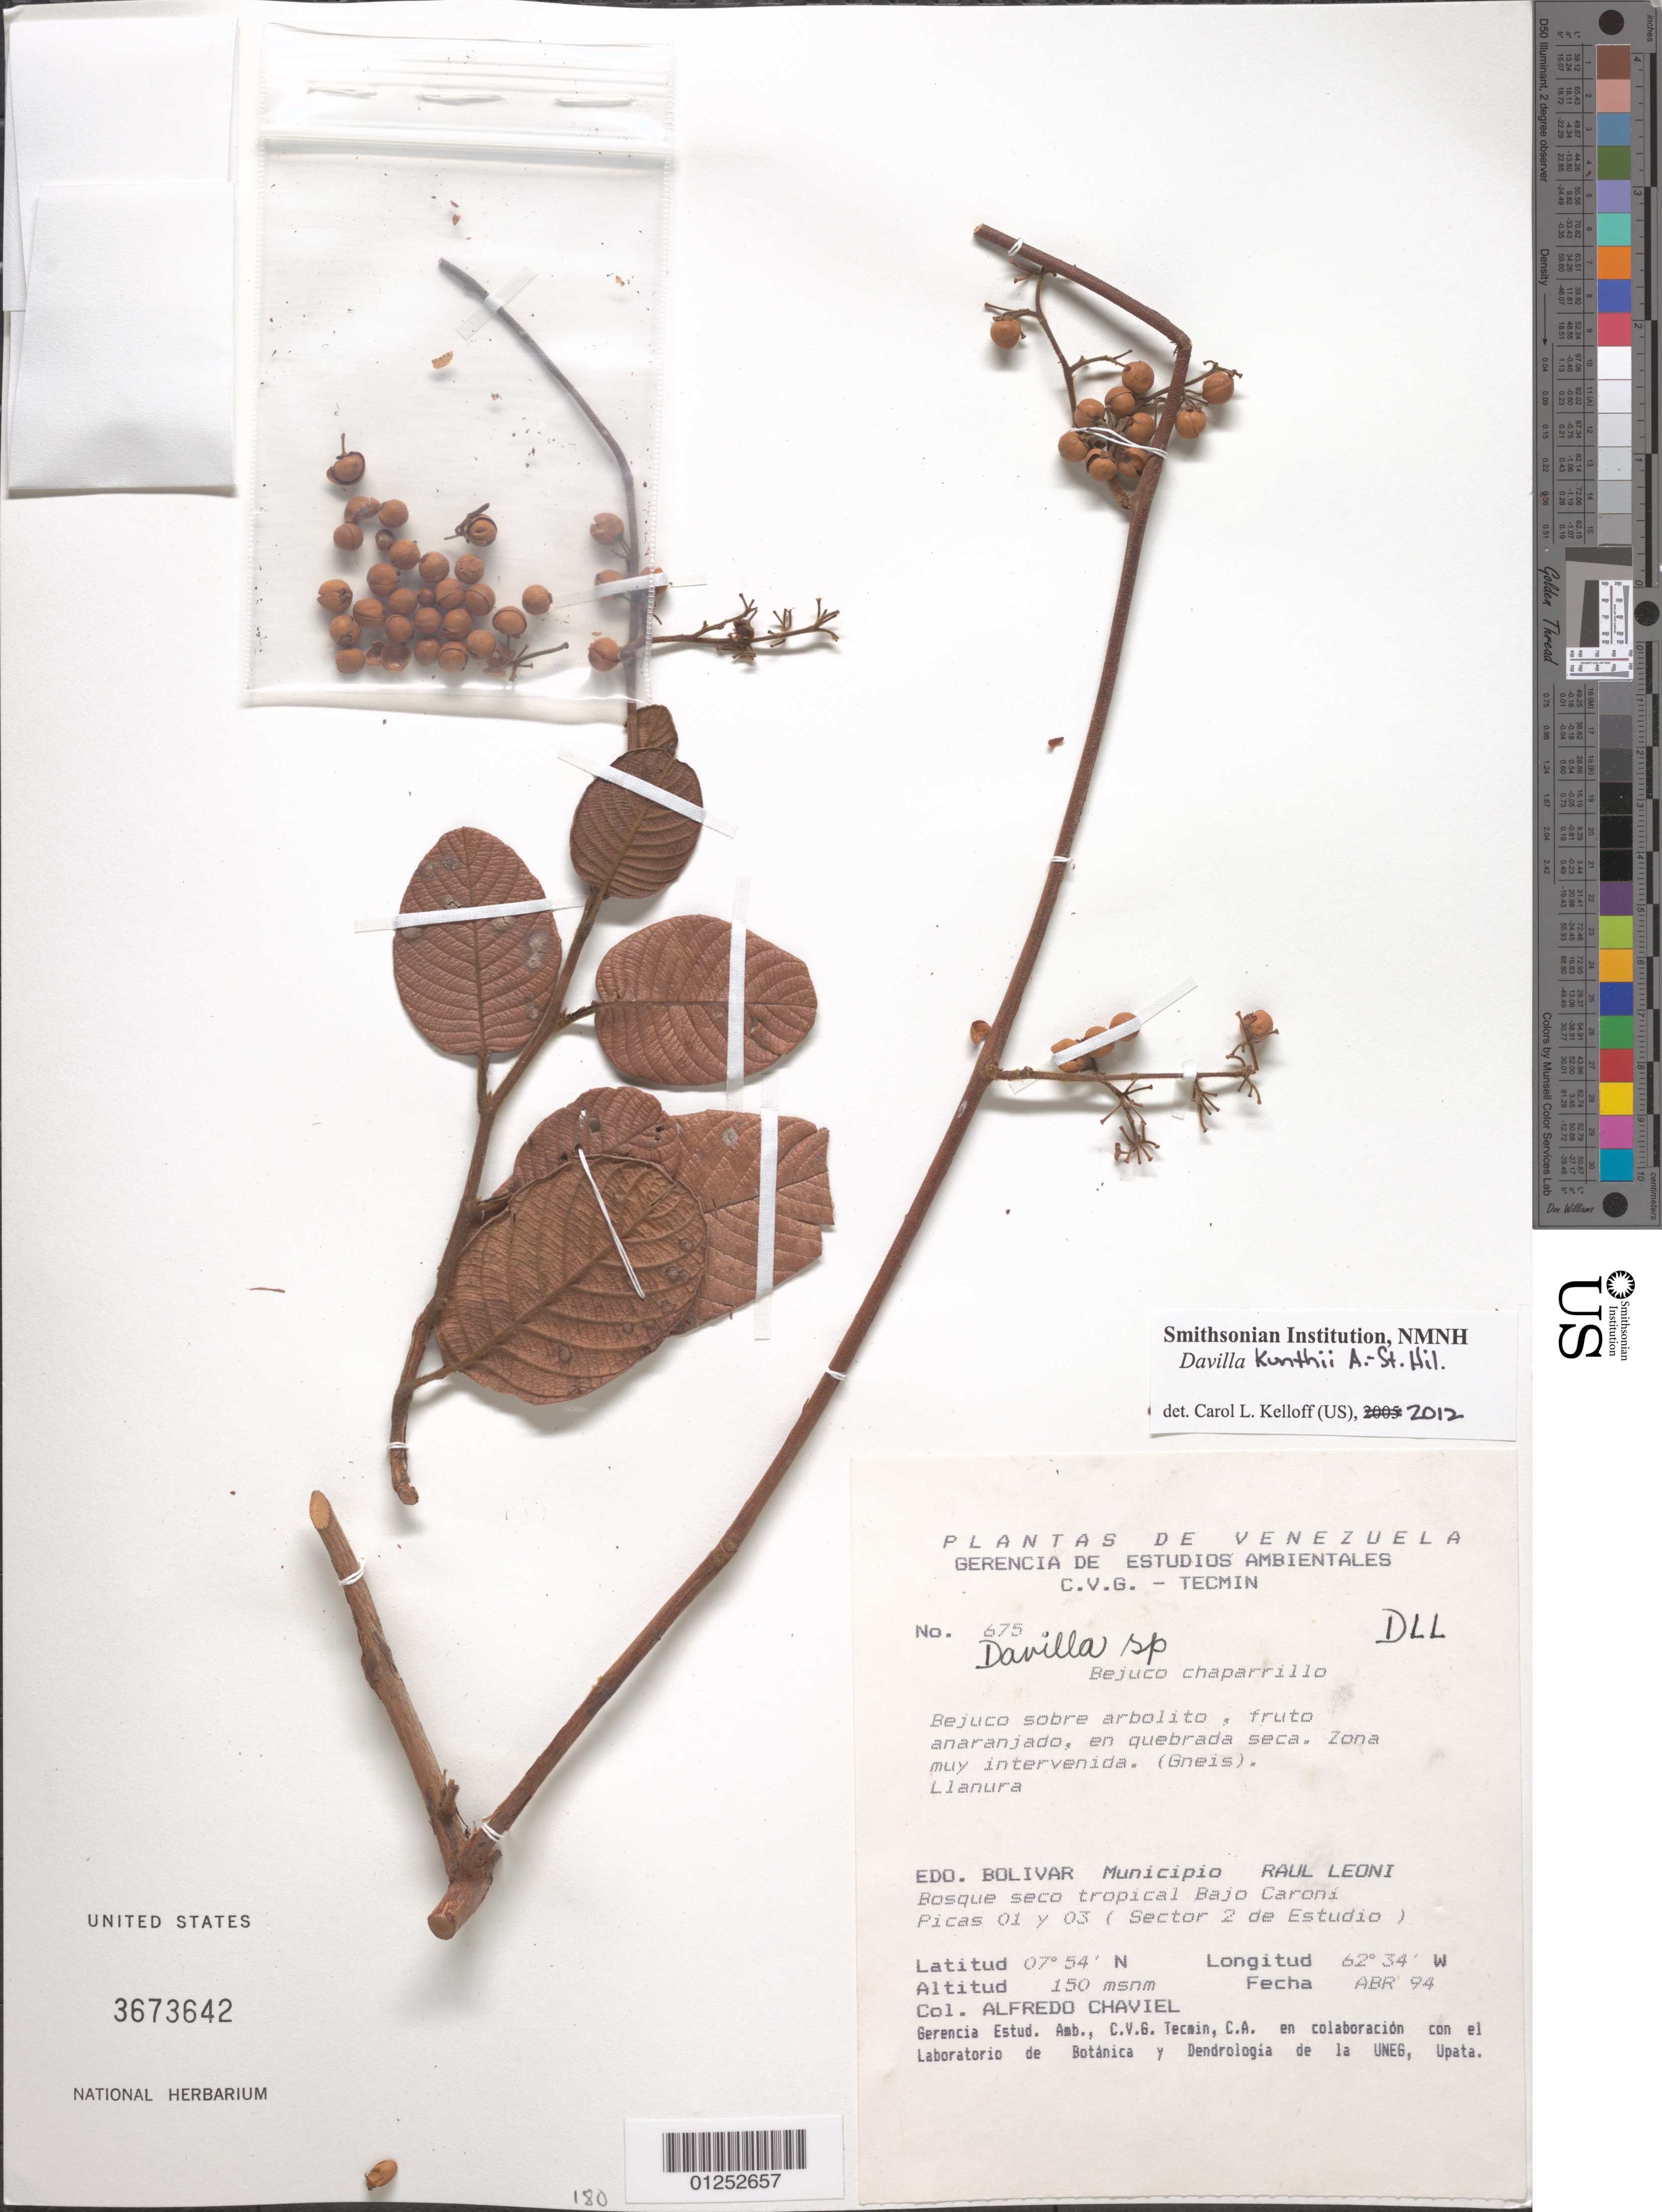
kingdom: Plantae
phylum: Tracheophyta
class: Magnoliopsida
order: Dilleniales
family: Dilleniaceae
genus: Davilla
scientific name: Davilla kunthii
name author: A. St.-Hil.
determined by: Kelloff, Carol L., (US), Smithsonian Institution - National Museum of Natural History (UNITED STATES)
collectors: A. Chaviel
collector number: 675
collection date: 1994-04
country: Venezuela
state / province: Bolivar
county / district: Angostura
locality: Picas 01 y 03 (Sector 2 de Estudio). Raúl Leoni [=Angostura]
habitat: Quebrada seca. Zona muy intervenida (gneis). Bosque secod tropical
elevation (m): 150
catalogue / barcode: US 3673642